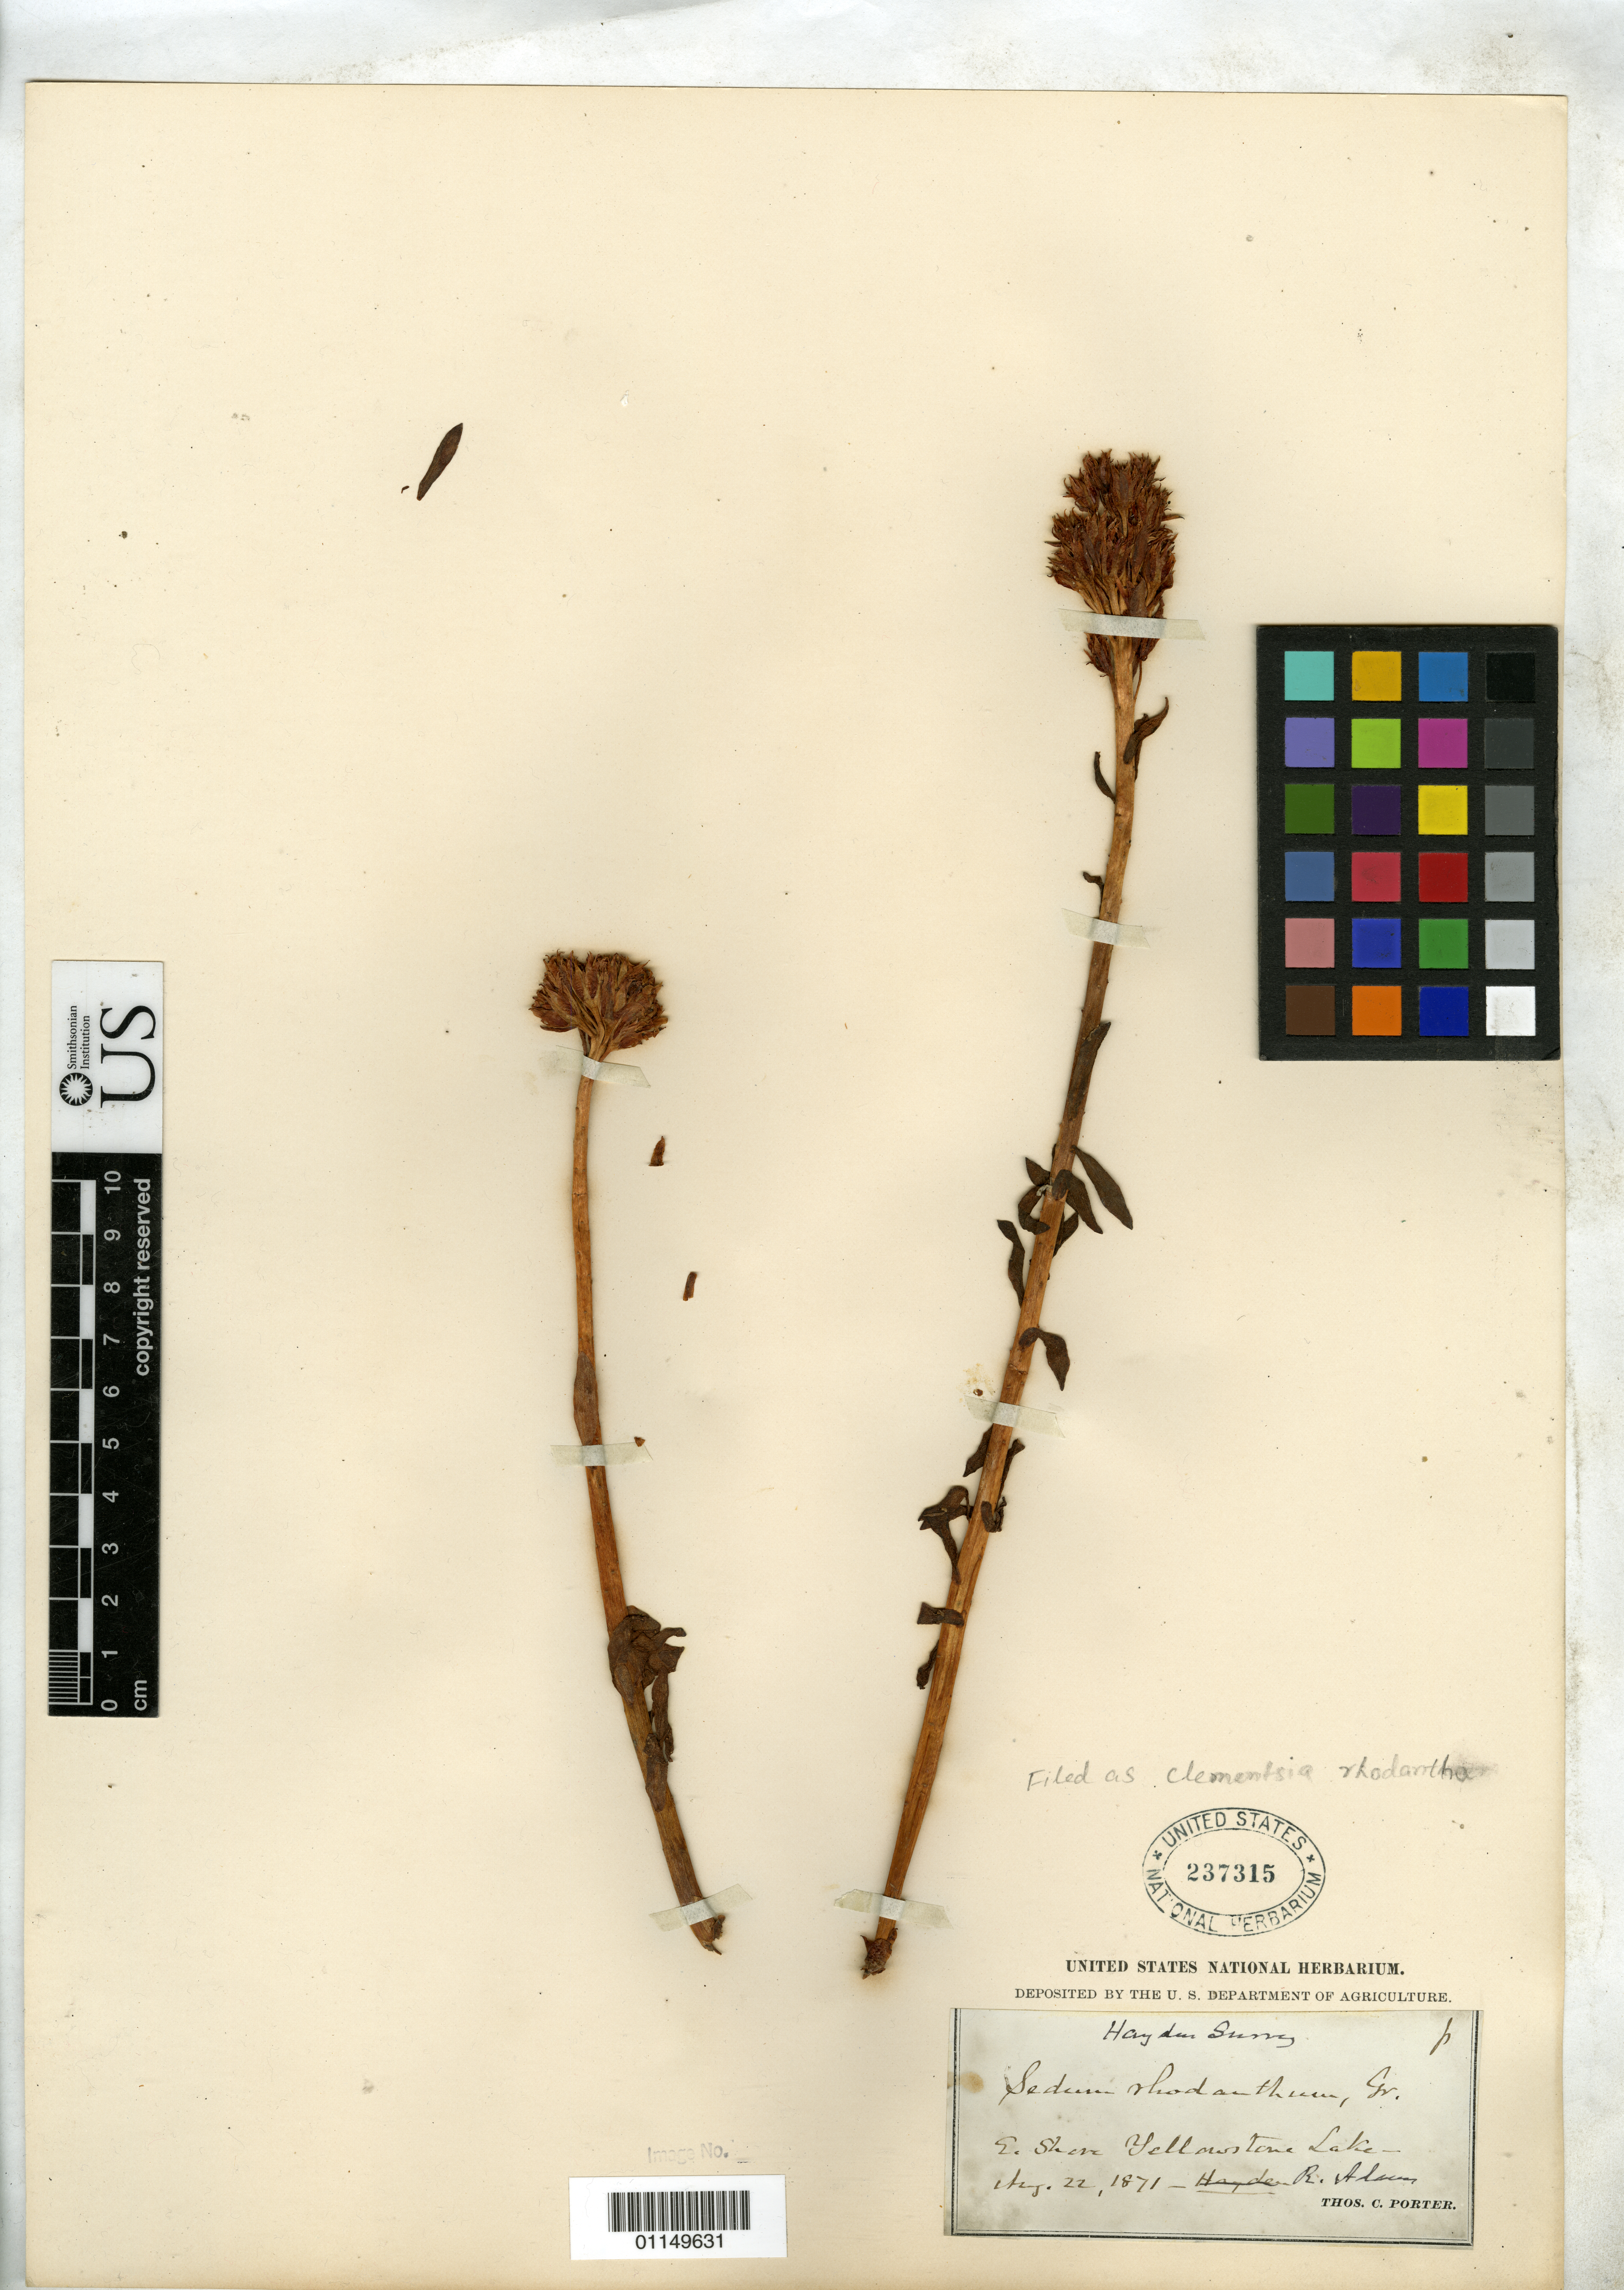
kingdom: Plantae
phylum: Tracheophyta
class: Magnoliopsida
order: Saxifragales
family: Crassulaceae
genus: Rhodiola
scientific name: Rhodiola rhodantha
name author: (A. Gray) H. Jacobsen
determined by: Strong, Mark T., (BOT), Smithsonian Institution - National Museum of Natural History (UNITED STATES)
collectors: F. Hayden & et al.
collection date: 1871-08-22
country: United States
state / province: Wyoming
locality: E. Shore, Yellowstone Lake.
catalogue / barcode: US 237315